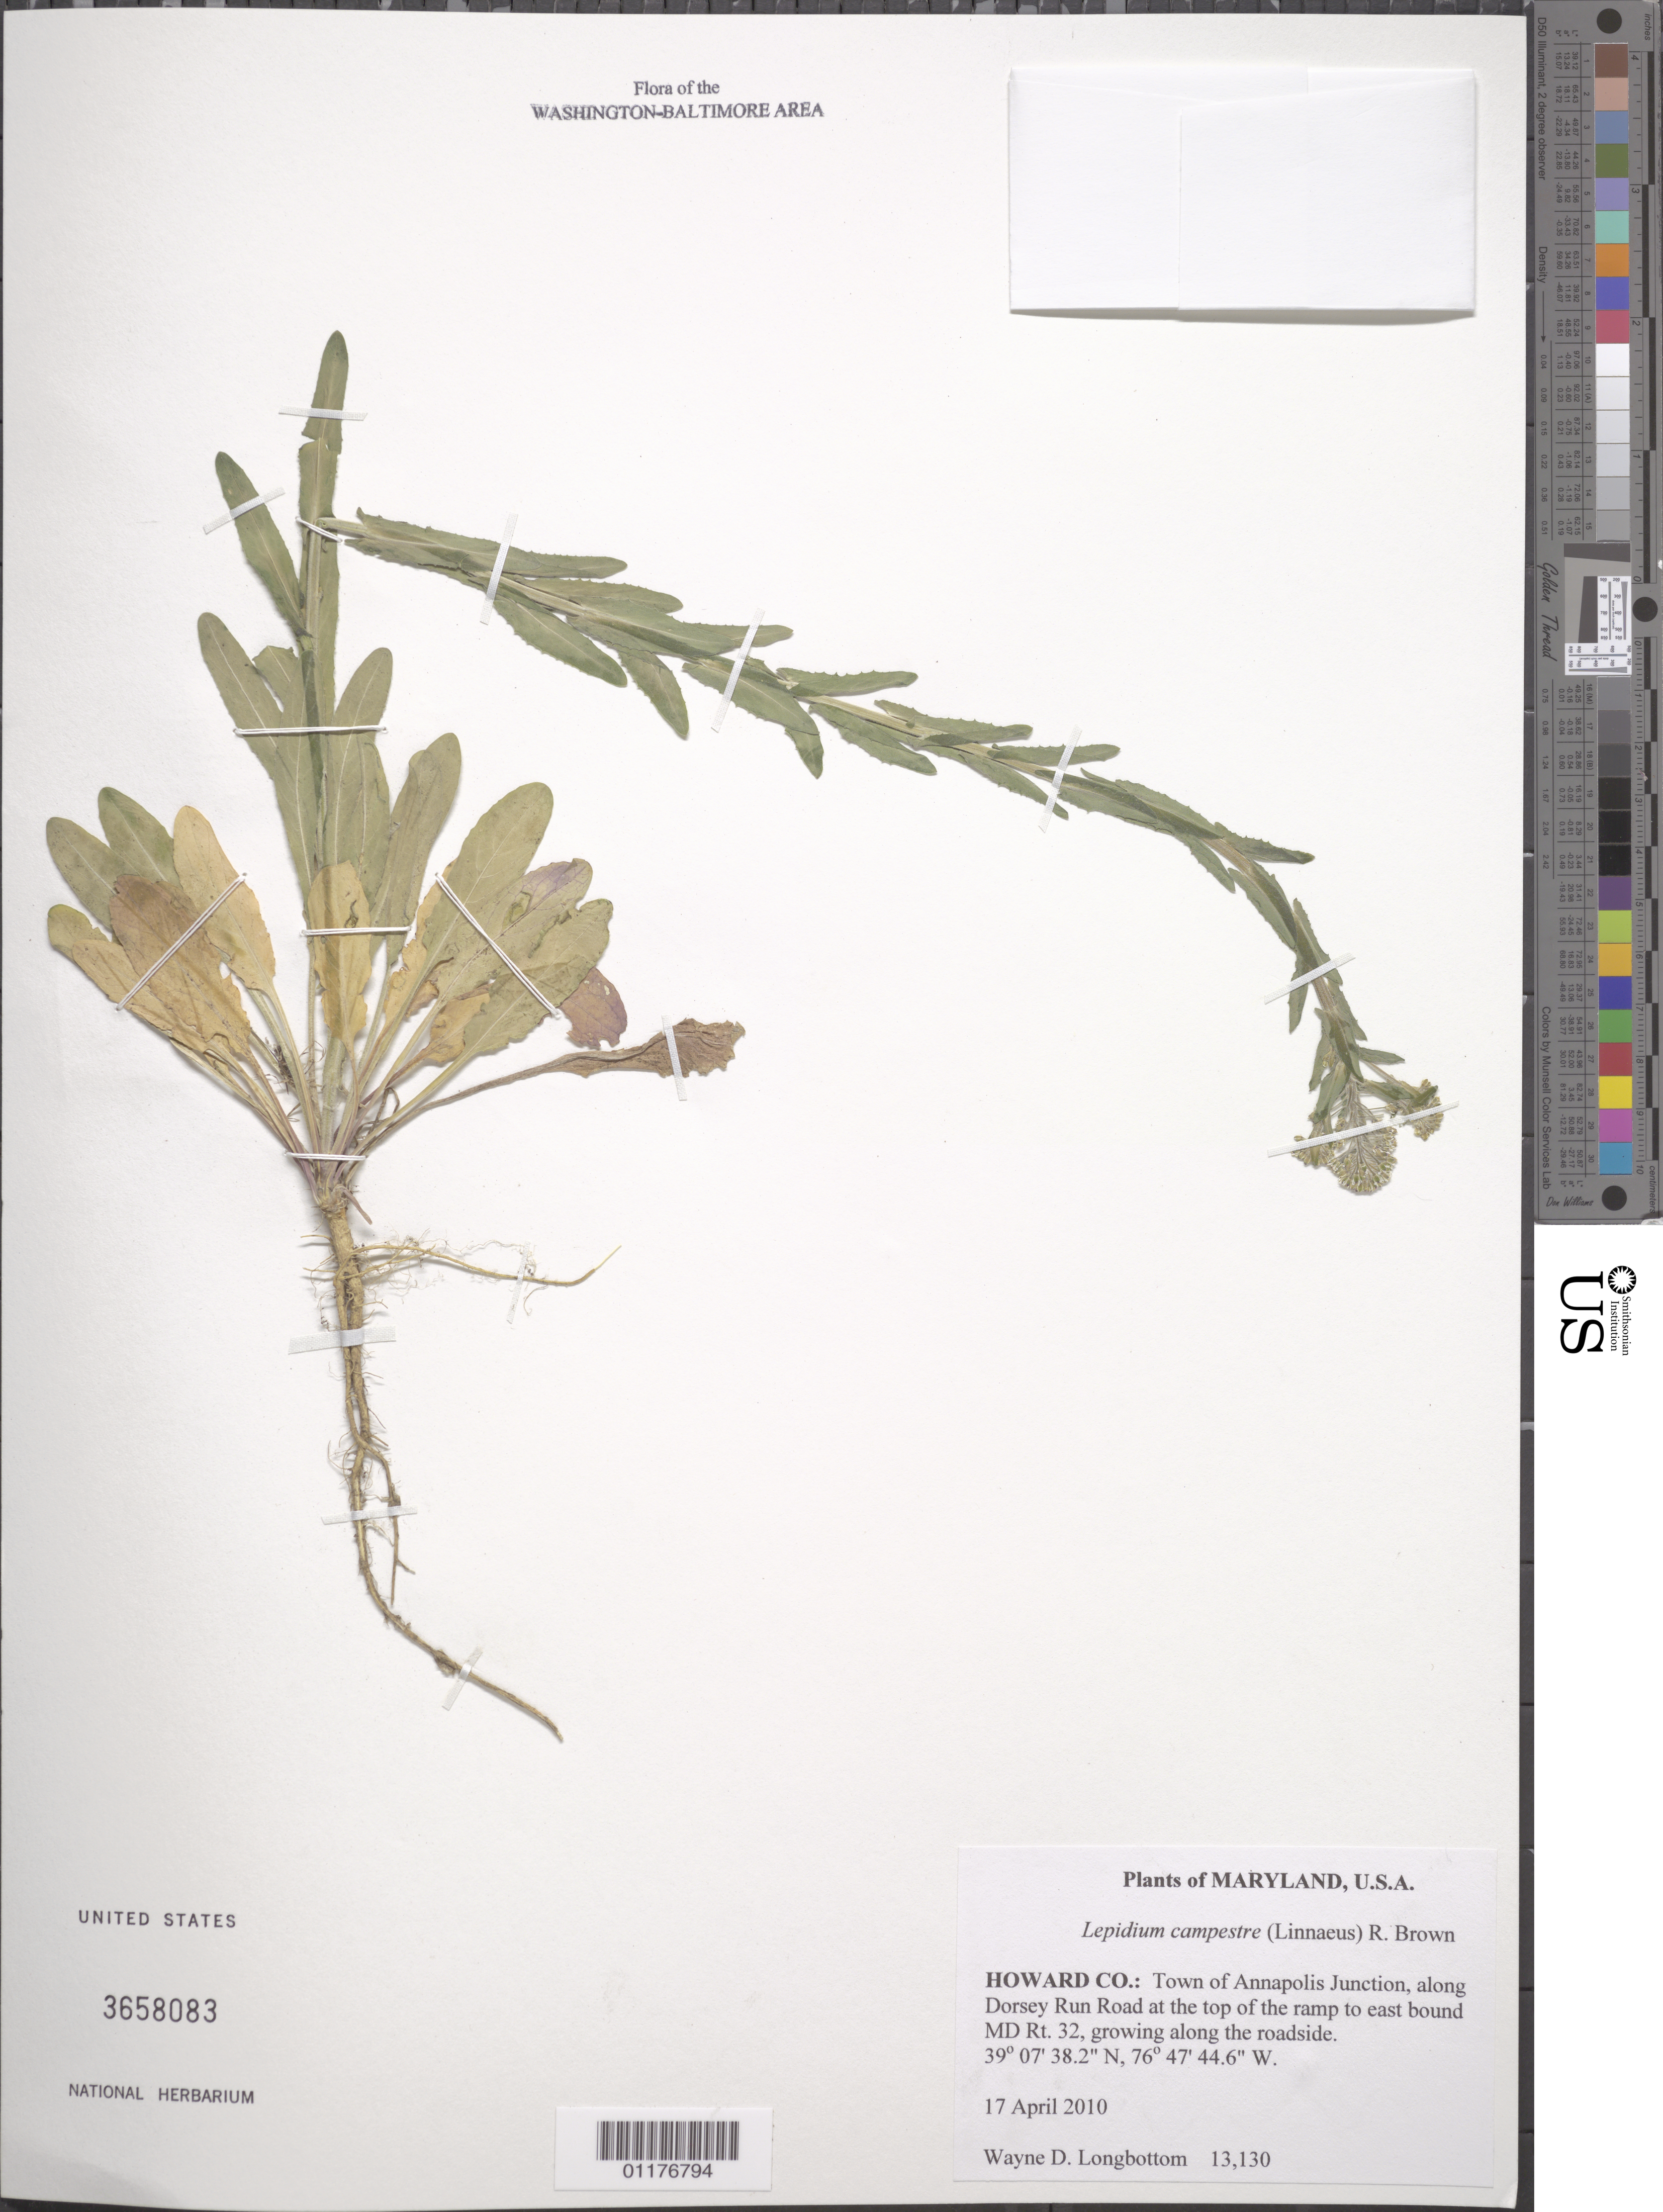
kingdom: Plantae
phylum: Tracheophyta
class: Magnoliopsida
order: Brassicales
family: Brassicaceae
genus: Lepidium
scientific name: Lepidium campestre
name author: (L.) W.T. Aiton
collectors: W. D. Longbottom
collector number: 13130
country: United States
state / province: Maryland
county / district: Howard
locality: Annapolis Junction, along Dorsey Run Road at the top of the ramp to E bound MD Rt. 32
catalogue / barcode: US 3658083